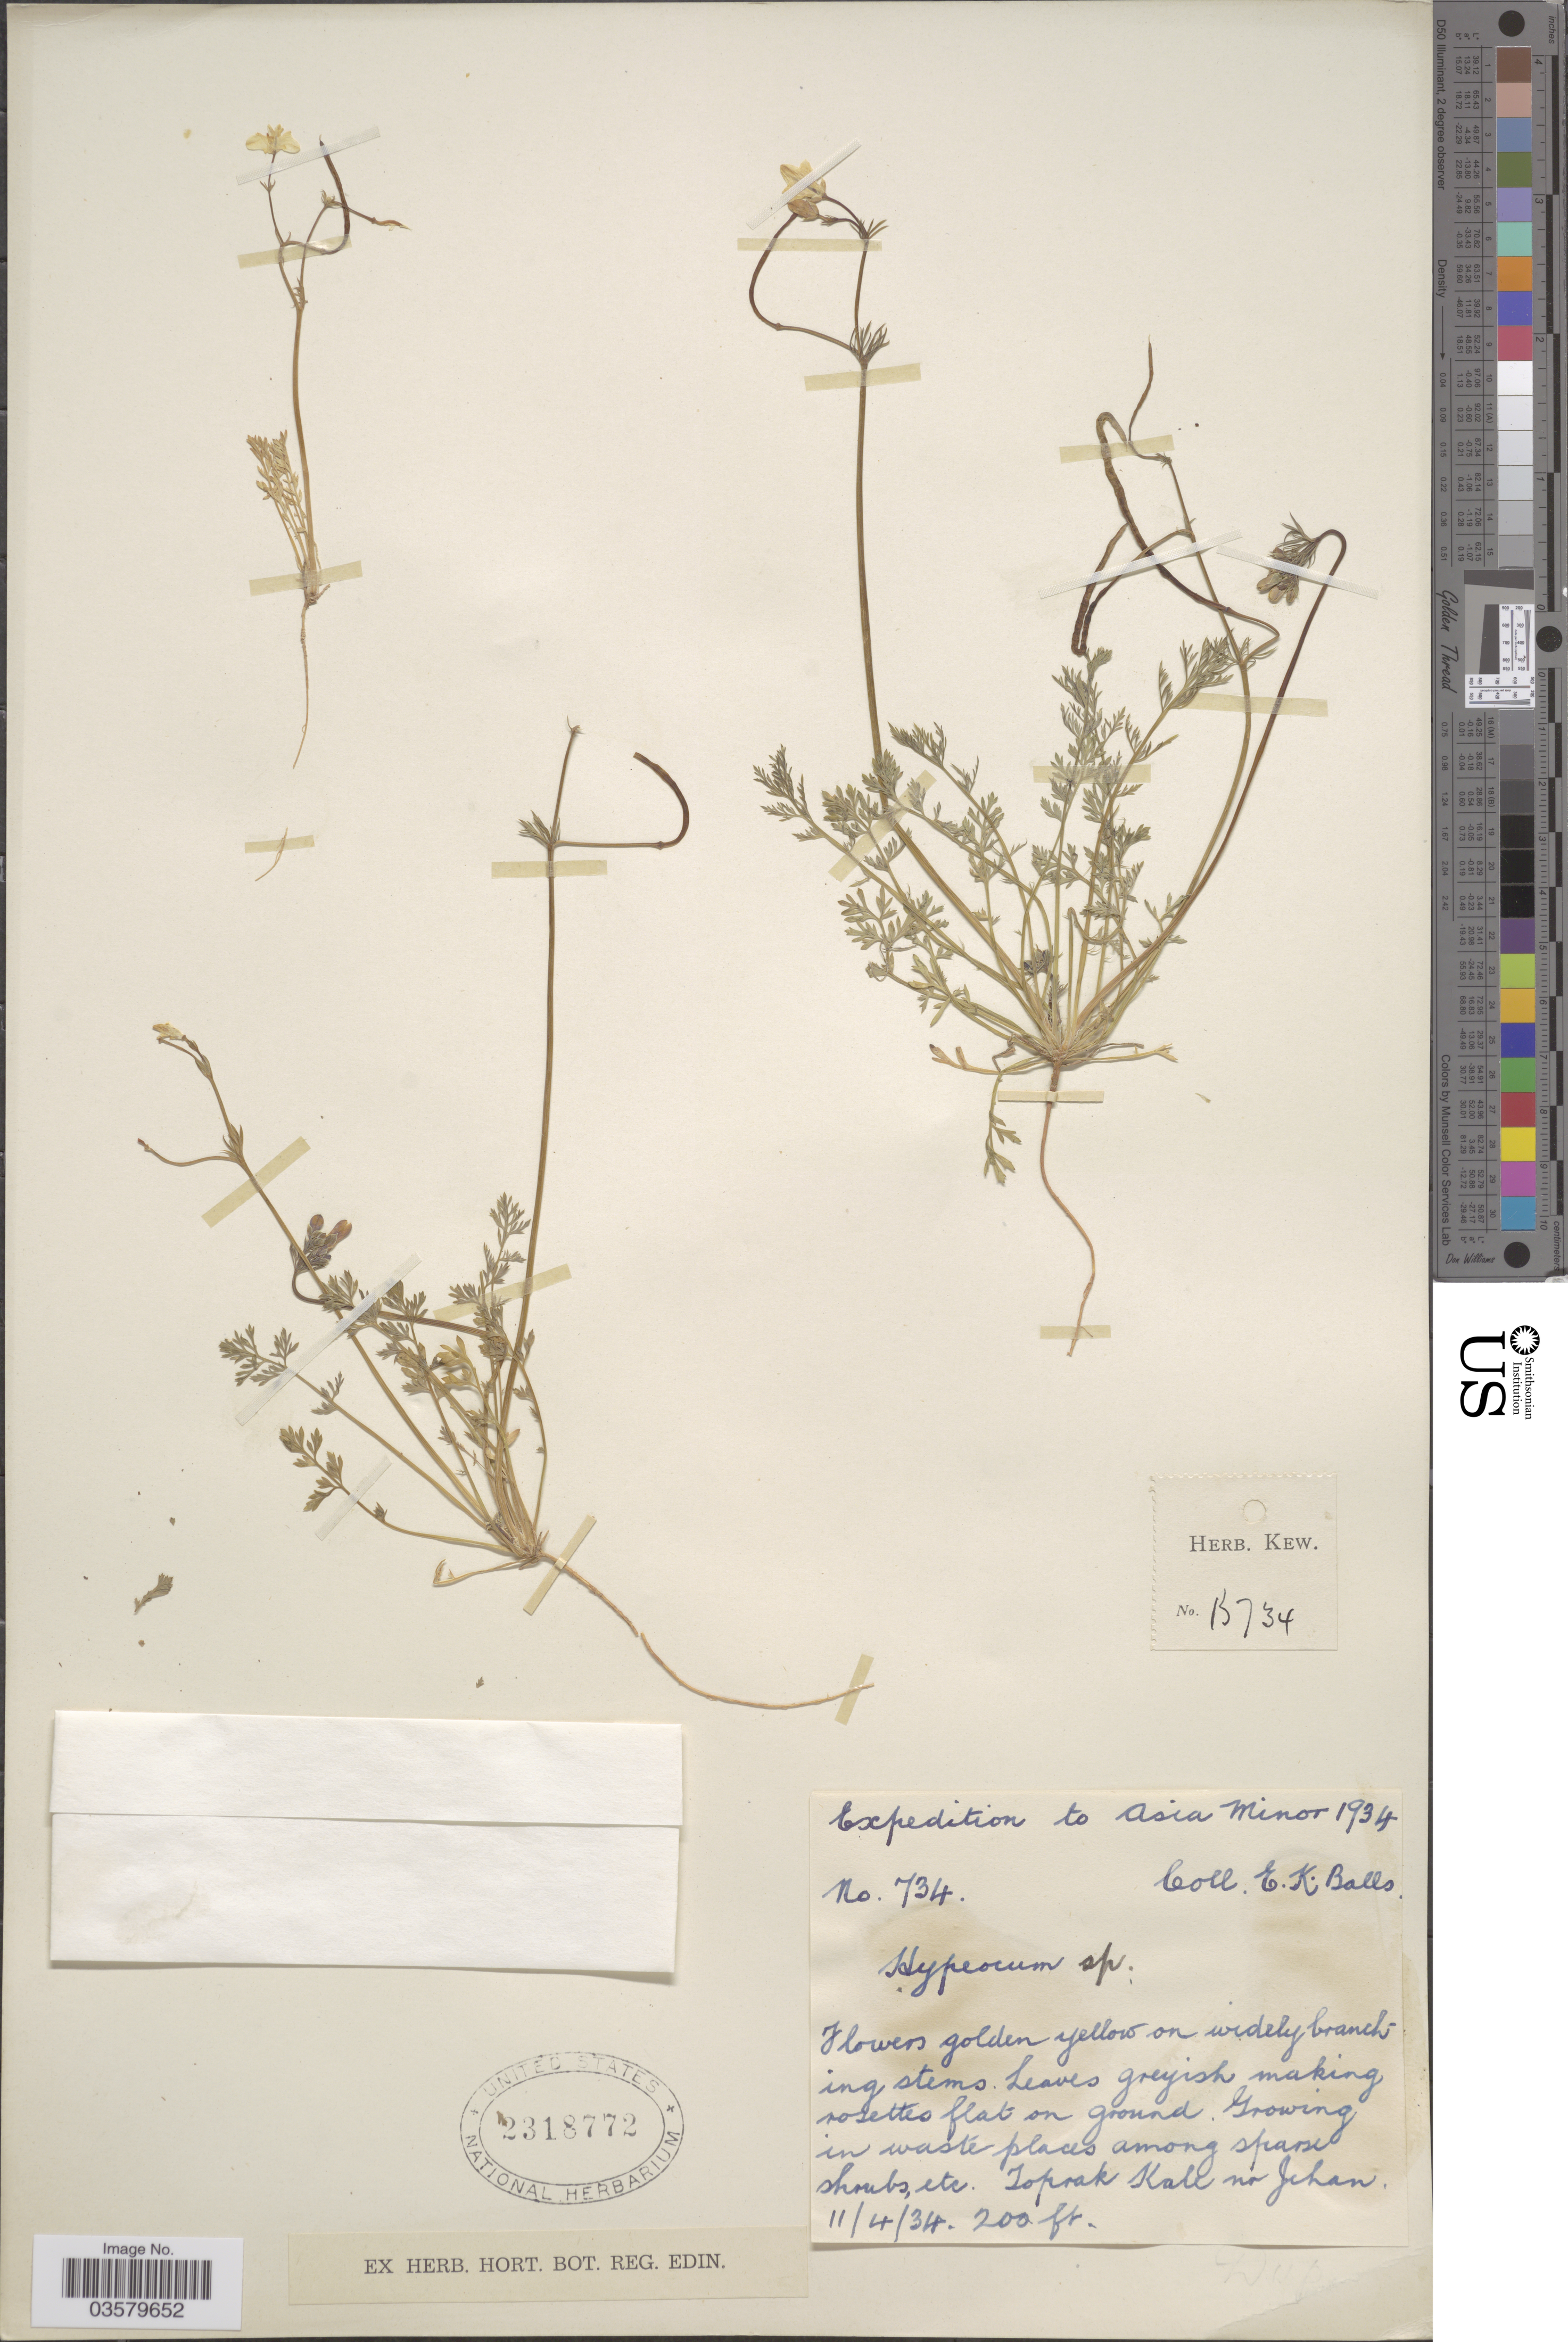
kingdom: Plantae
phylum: Tracheophyta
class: Magnoliopsida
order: Ranunculales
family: Papaveraceae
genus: Hypecoum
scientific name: Hypecoum sp.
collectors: E. K. Balls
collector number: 734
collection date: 1934-04-11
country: Turkey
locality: Asia Minor. Toprak Kale no Jehan.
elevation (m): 61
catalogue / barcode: US 2318772